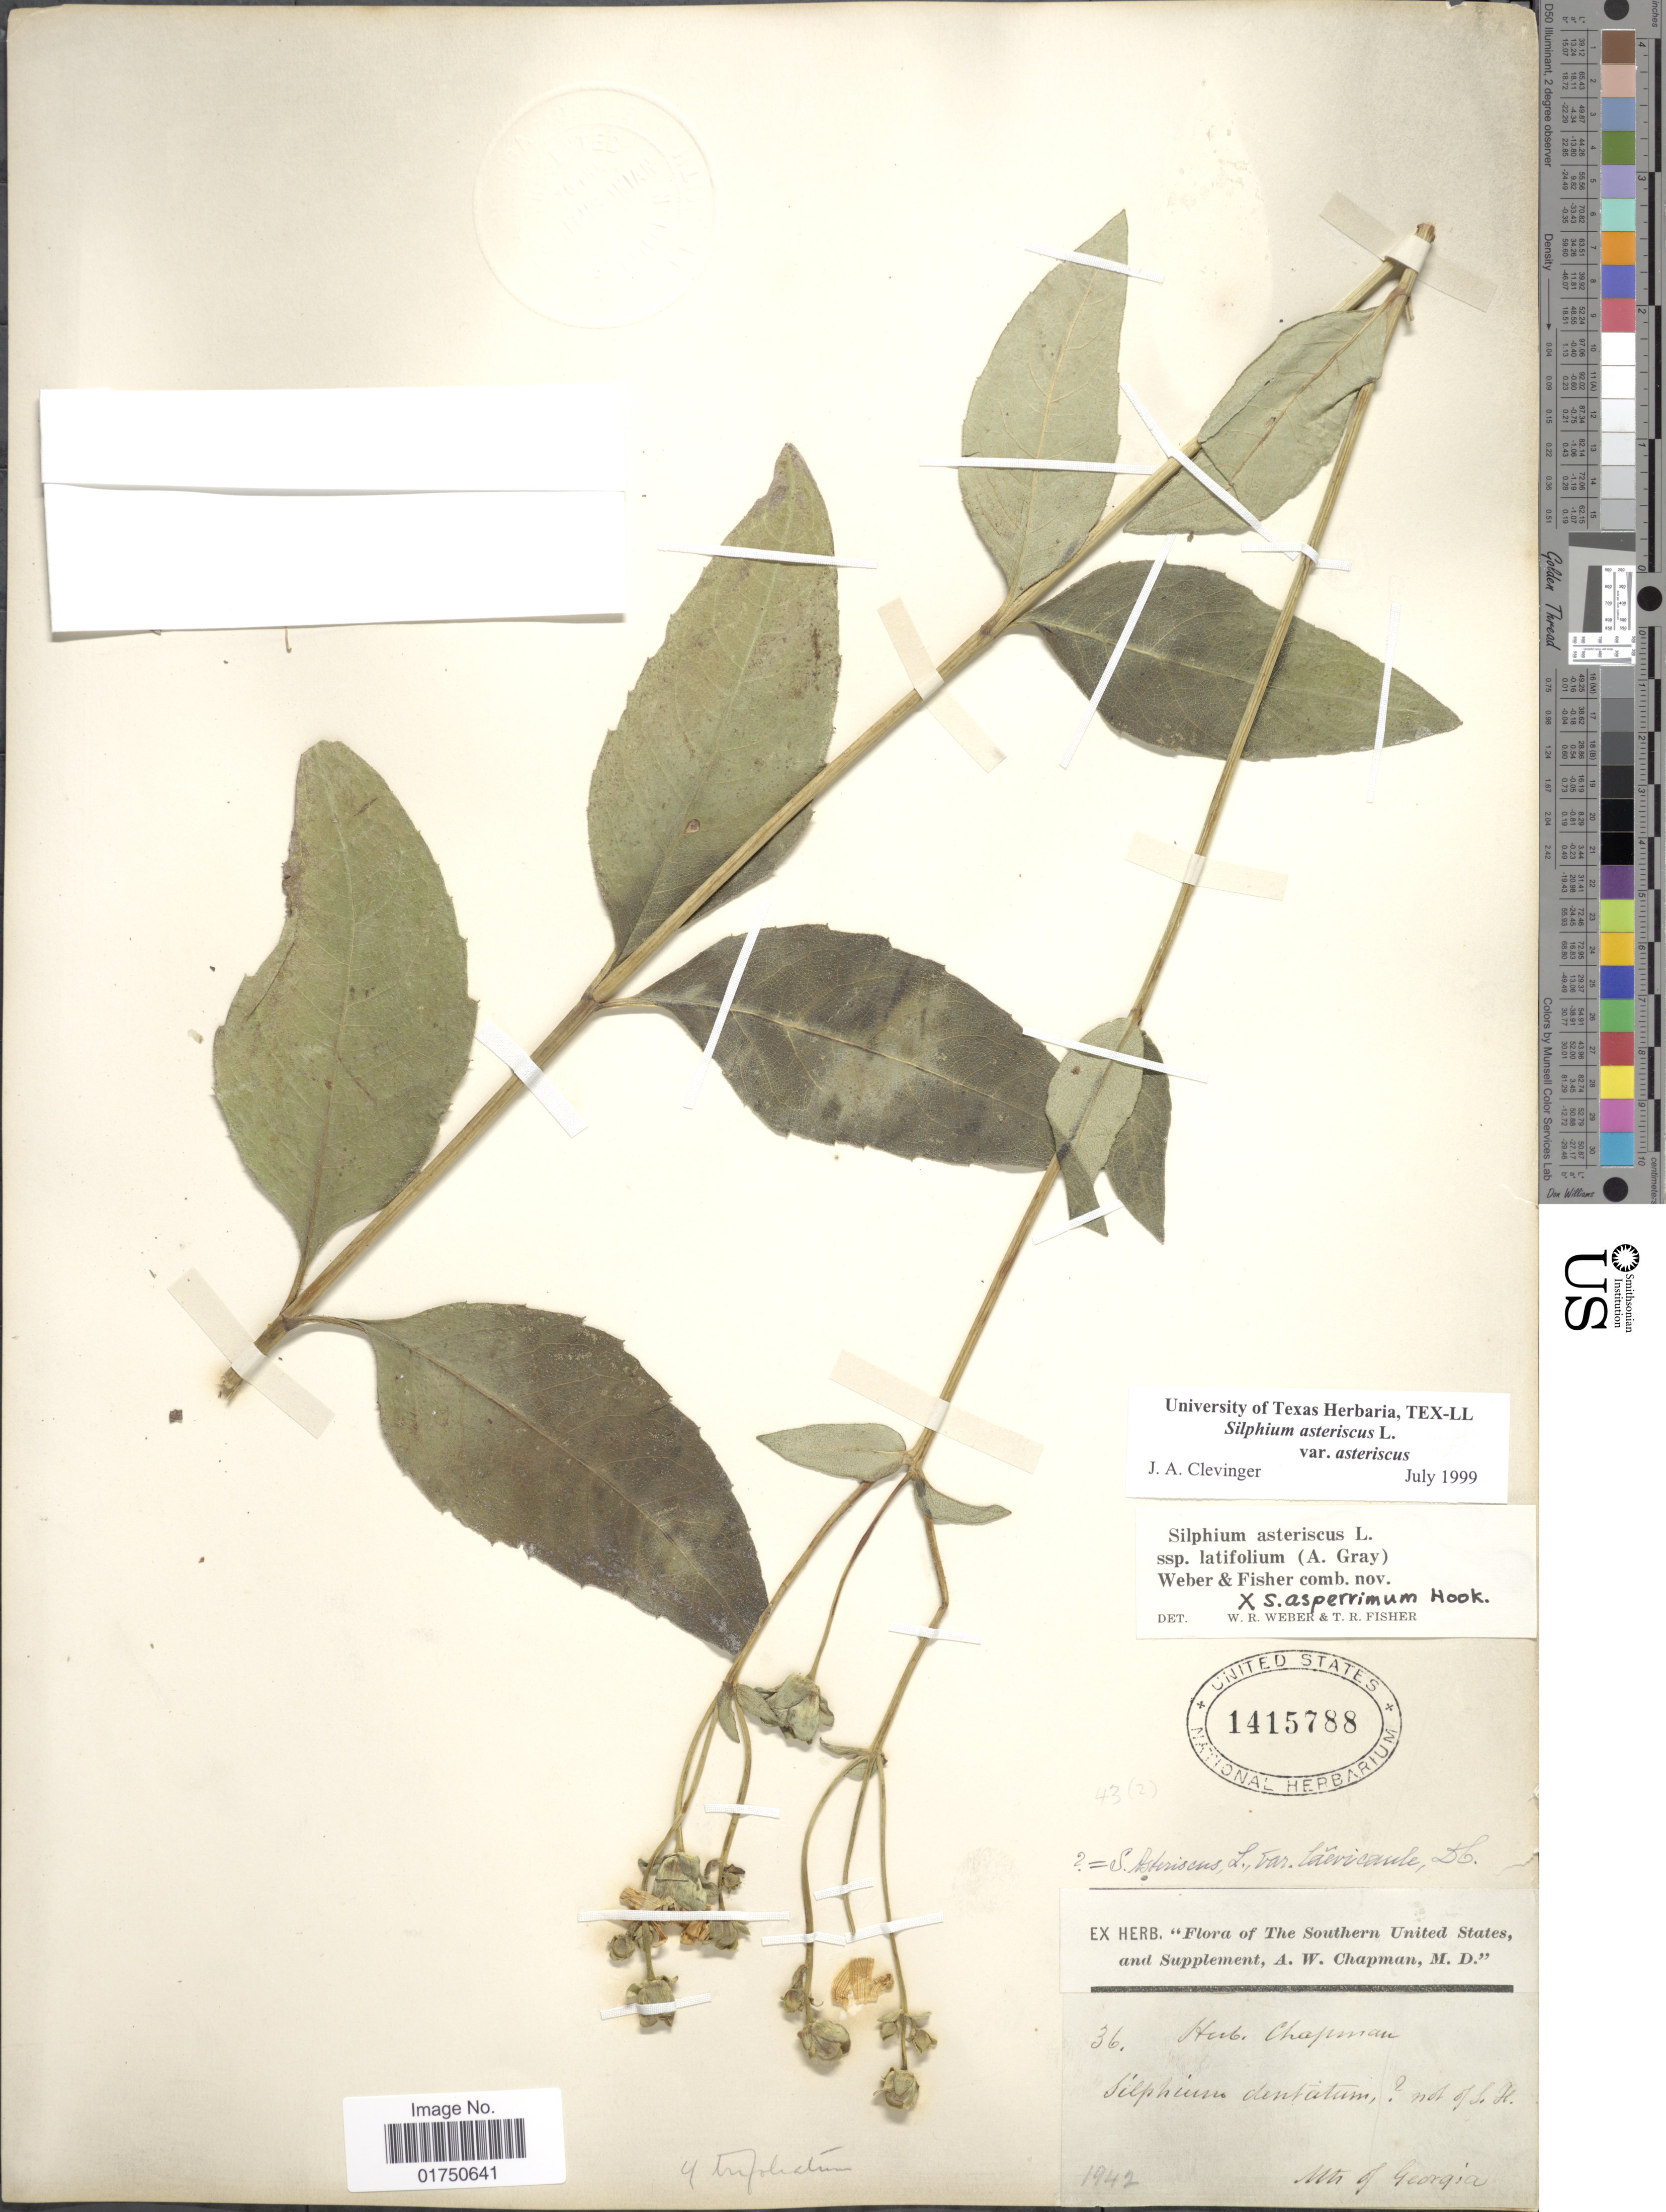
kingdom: Plantae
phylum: Tracheophyta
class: Magnoliopsida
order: Asterales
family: Asteraceae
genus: Silphium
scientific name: Silphium asteriscus var. asteriscus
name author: L.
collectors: A. W. Chapman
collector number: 36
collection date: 1942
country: United States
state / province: Georgia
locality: Southern United States, and Supplement. Mts of Georgia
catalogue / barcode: US 1415788